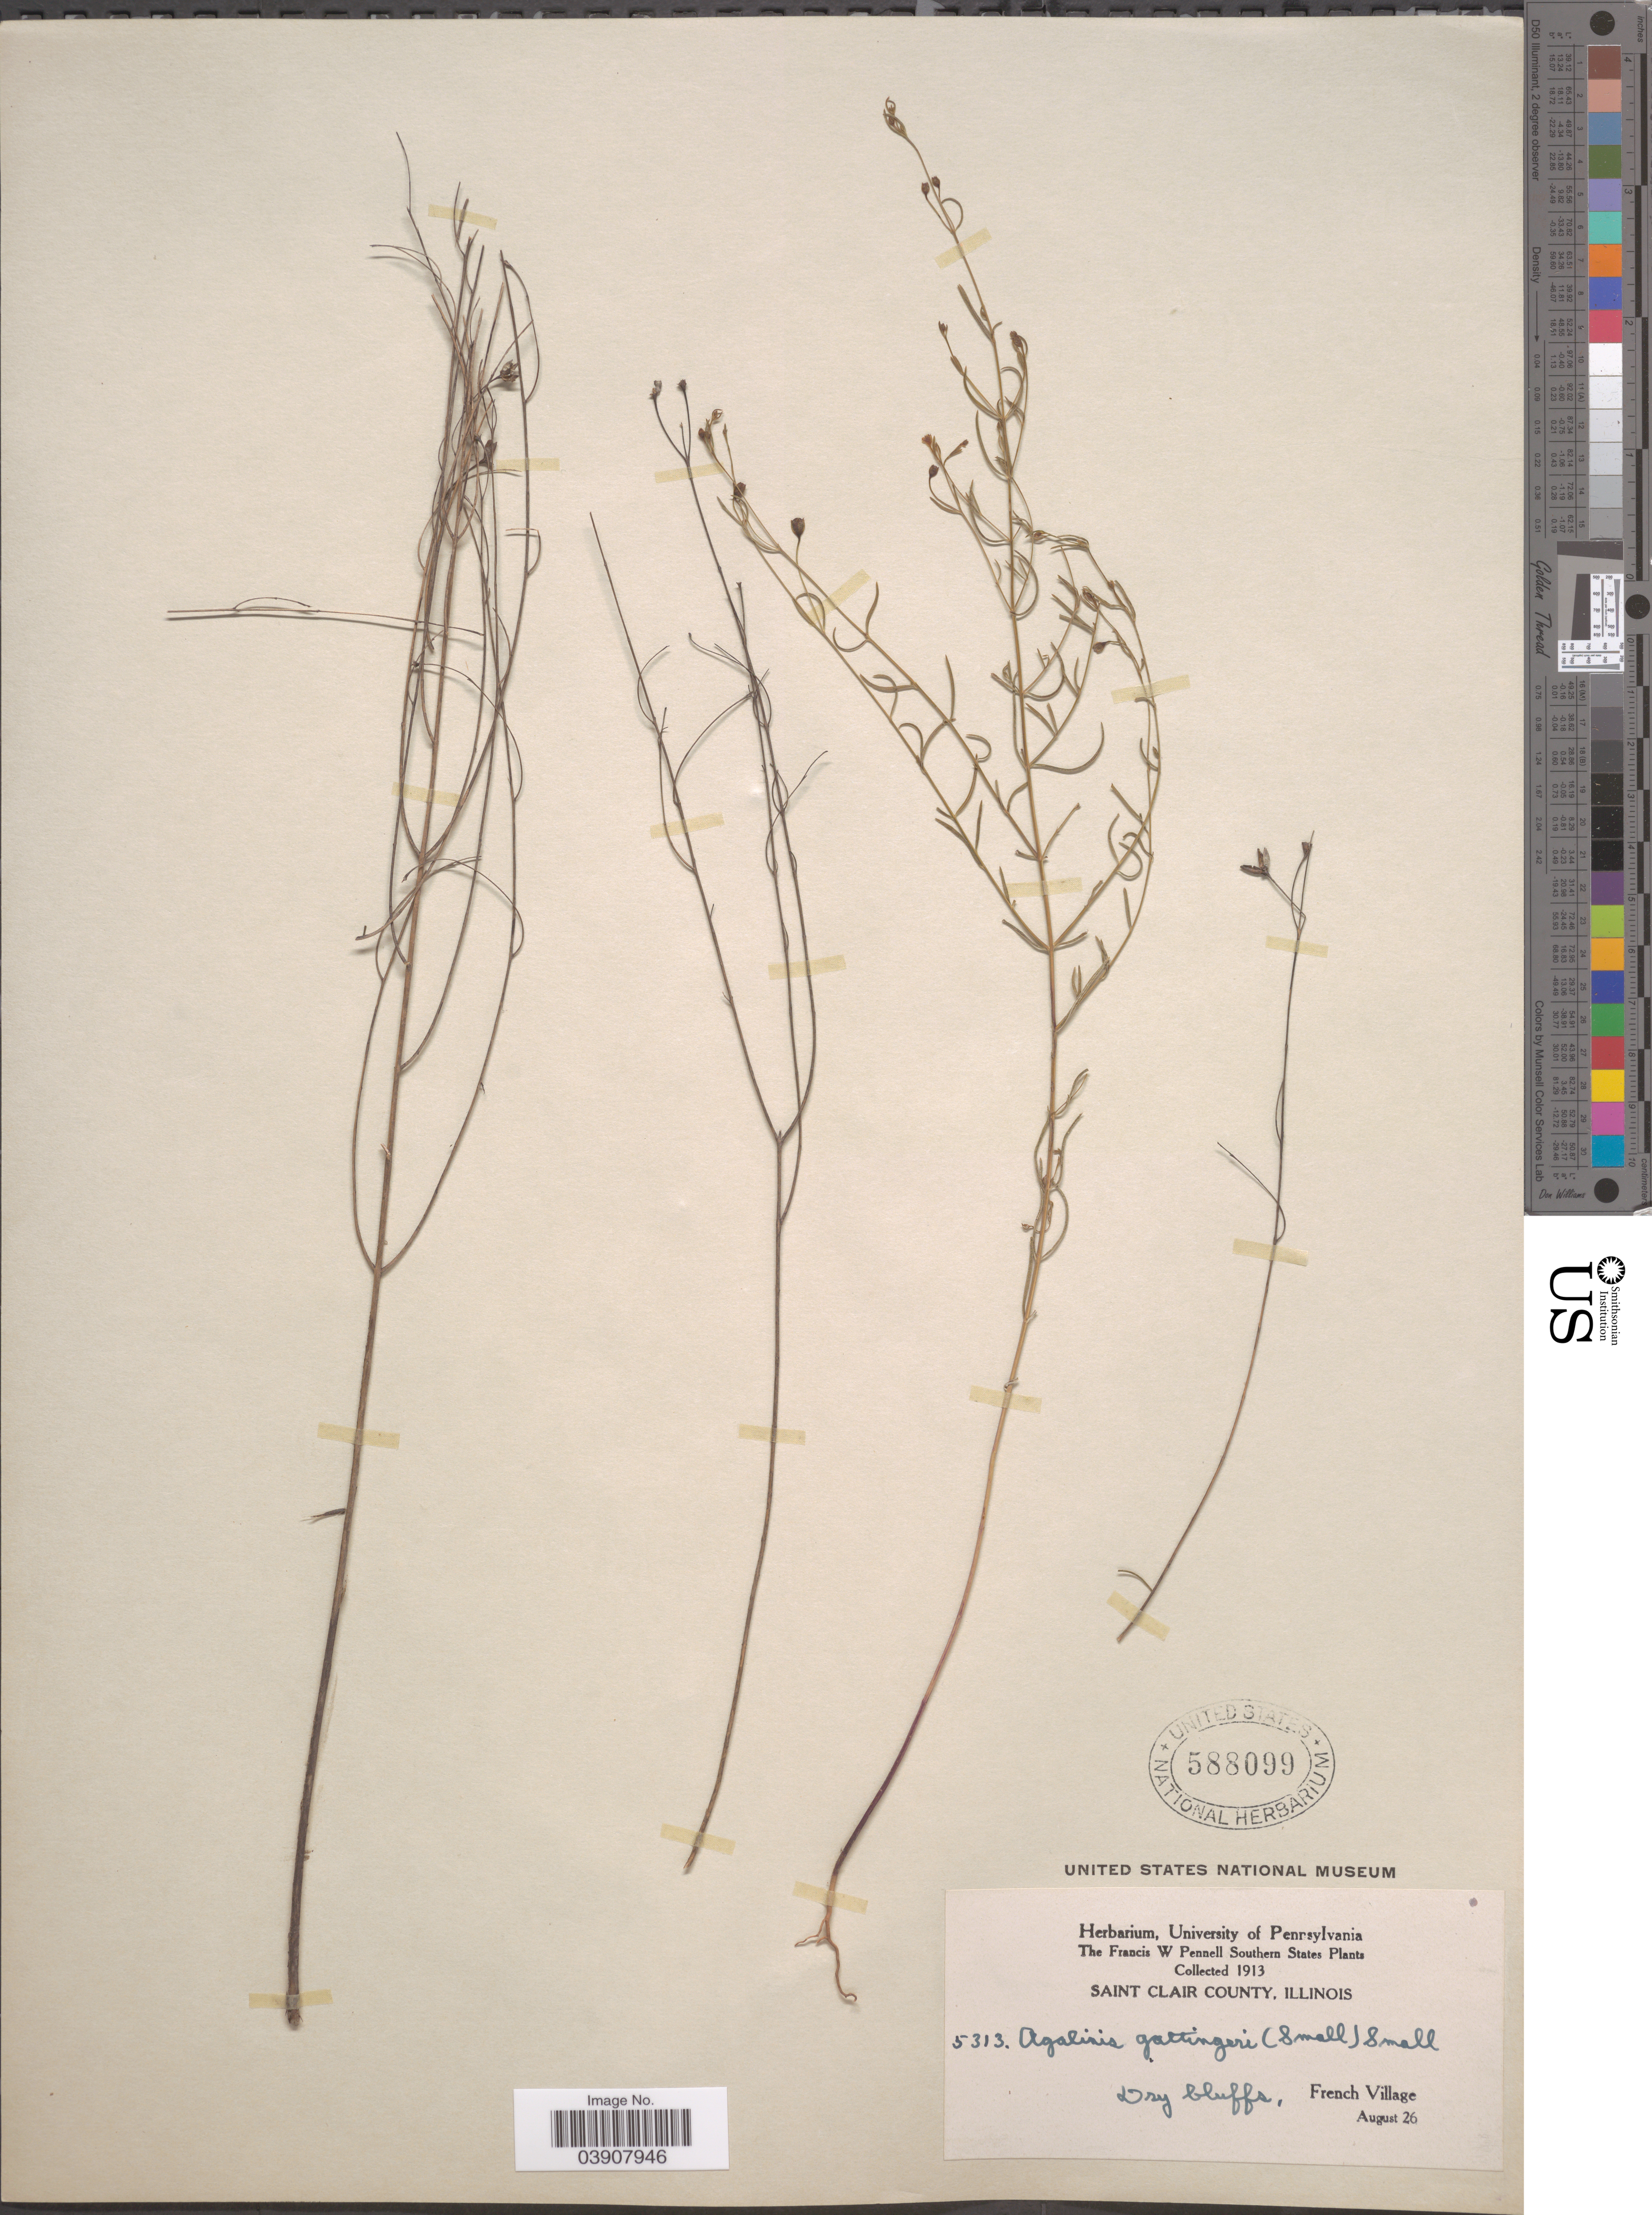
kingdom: Plantae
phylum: Tracheophyta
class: Magnoliopsida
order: Lamiales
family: Orobanchaceae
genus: Agalinis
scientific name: Agalinis gattingeri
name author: (Small) Small ex Britton & A. Br.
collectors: F. W. Pennell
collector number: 5313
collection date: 1913-08-26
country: United States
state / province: Illinois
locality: Southern States. Saint Clair County. French Village.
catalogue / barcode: US 588099